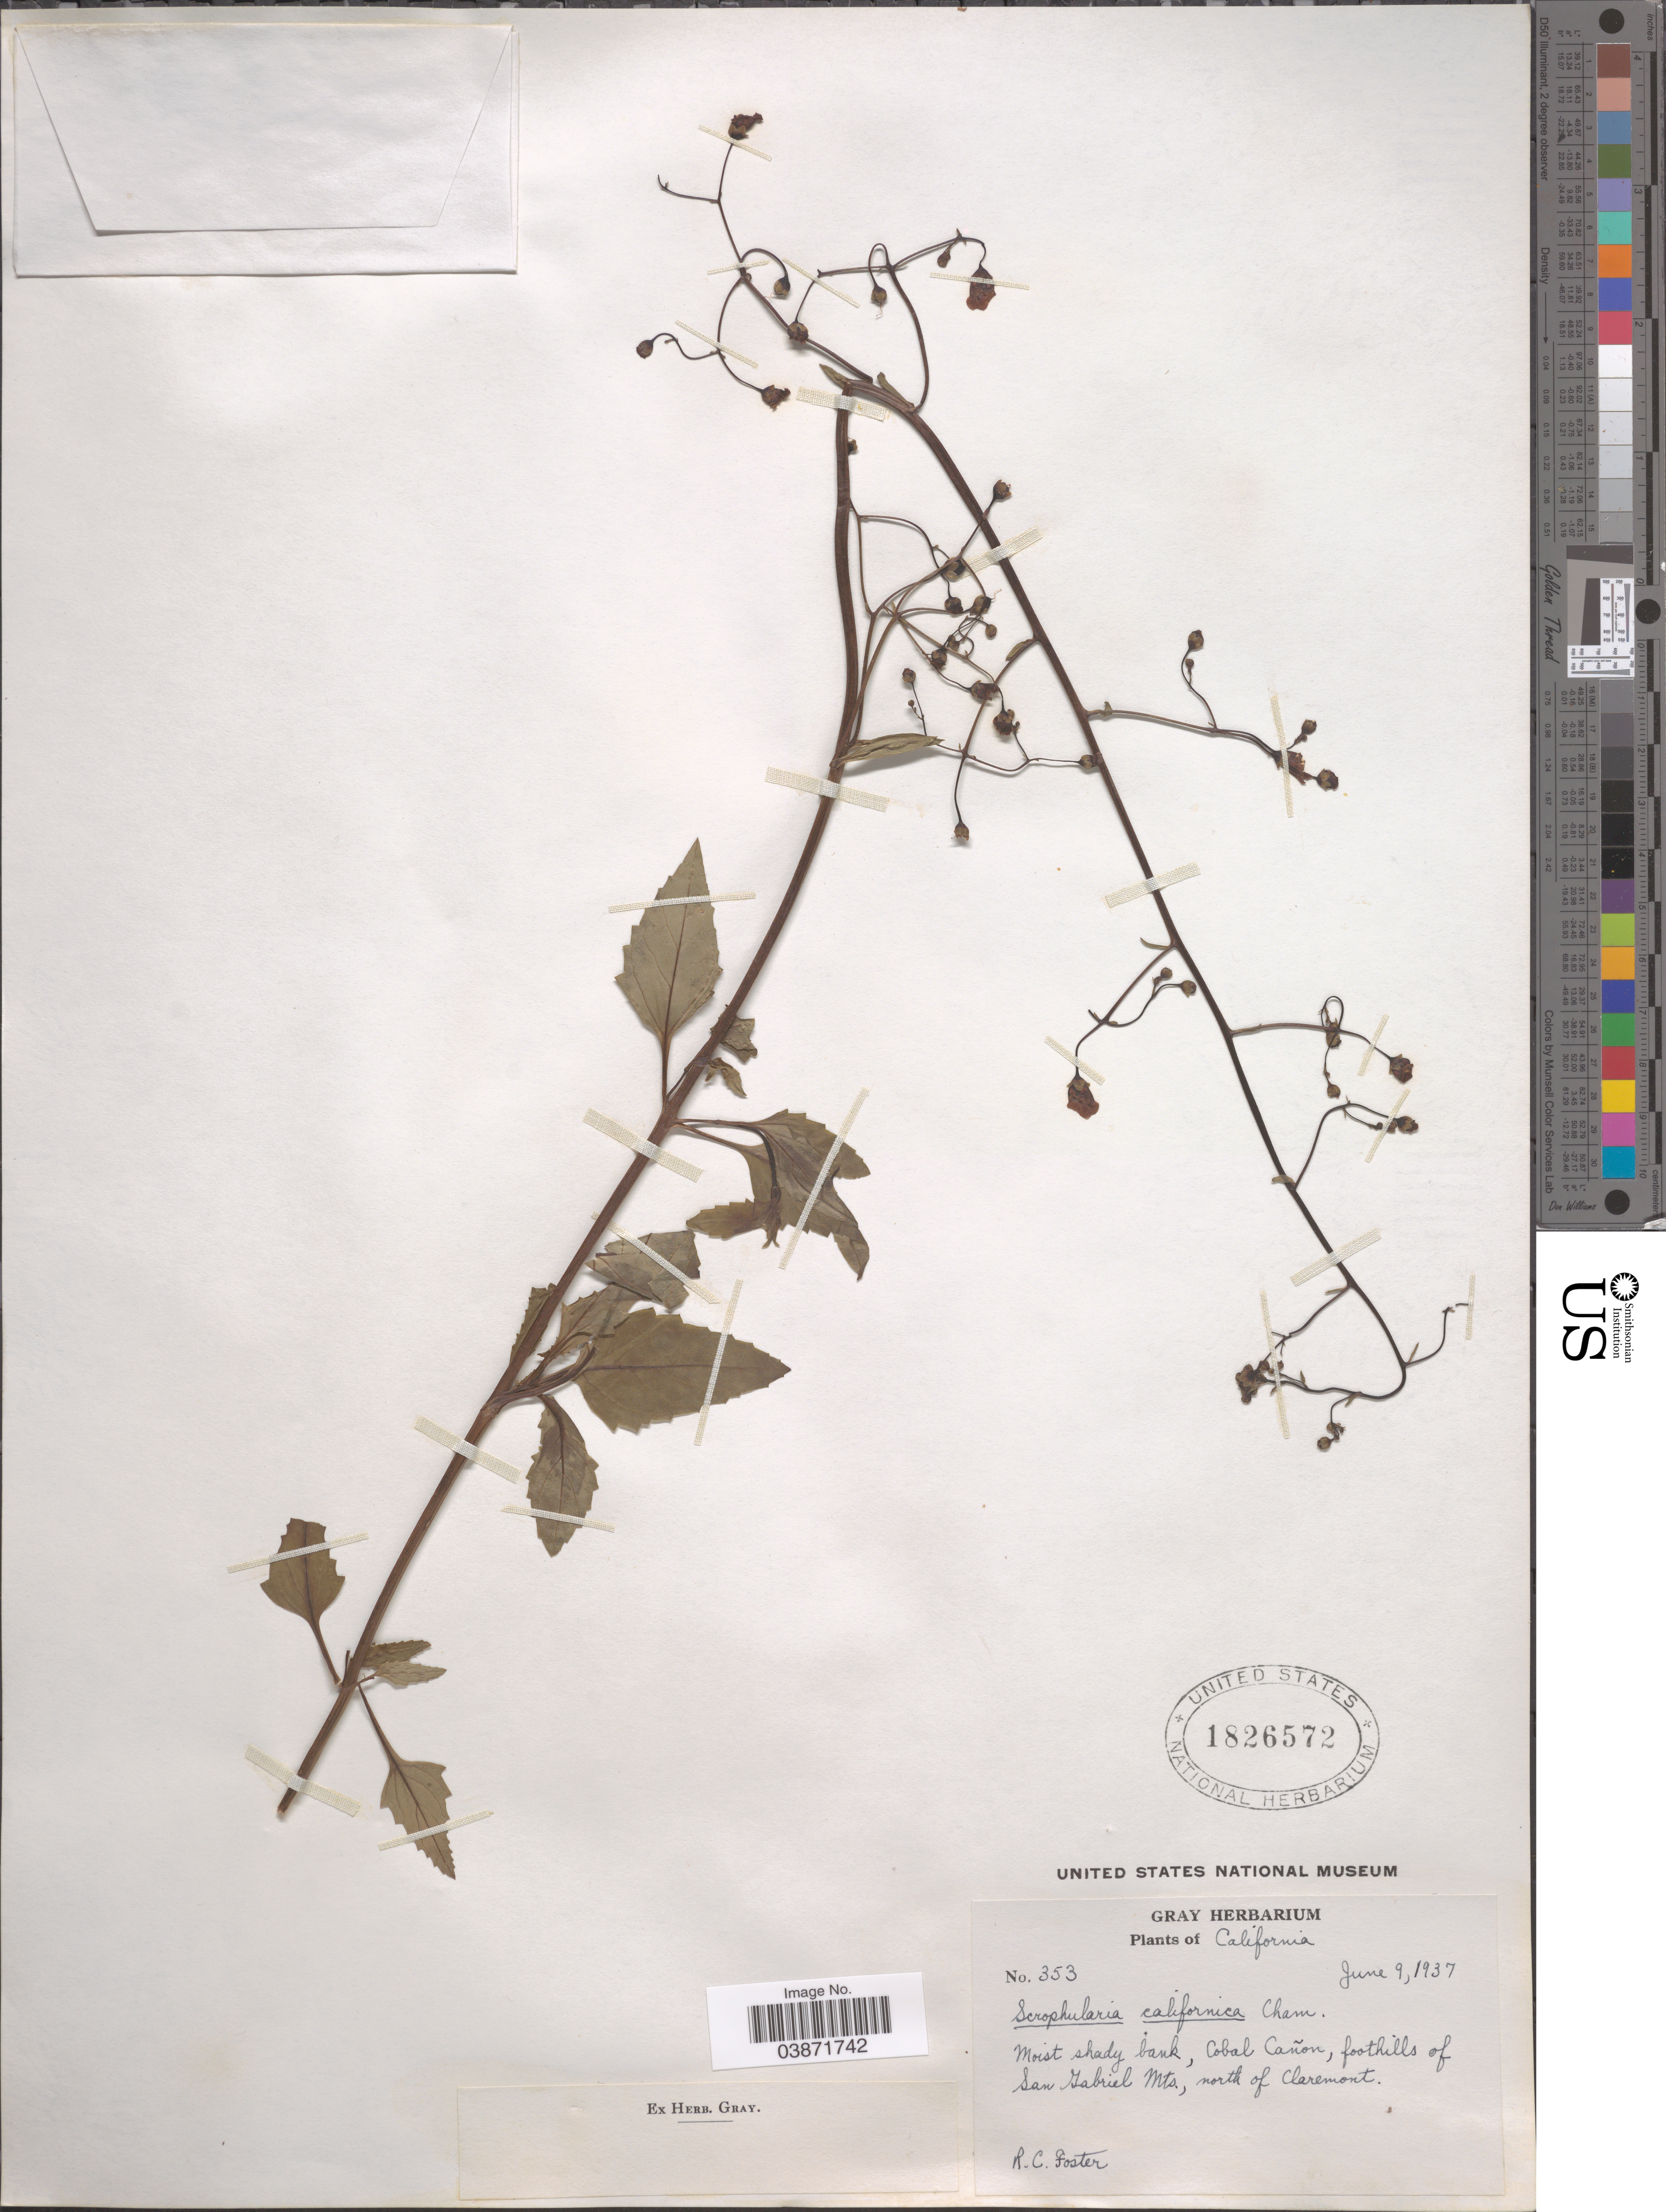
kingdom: Plantae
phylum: Tracheophyta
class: Magnoliopsida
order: Lamiales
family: Scrophulariaceae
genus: Scrophularia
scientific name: Scrophularia californica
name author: Cham. & Schltdl.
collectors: R. C. Foster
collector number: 353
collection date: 1937-06-09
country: United States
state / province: California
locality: Moist shady bank, Cobal Cañon, foothills of San Garbriel Mts, north of Claremont.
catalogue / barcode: US 1826572